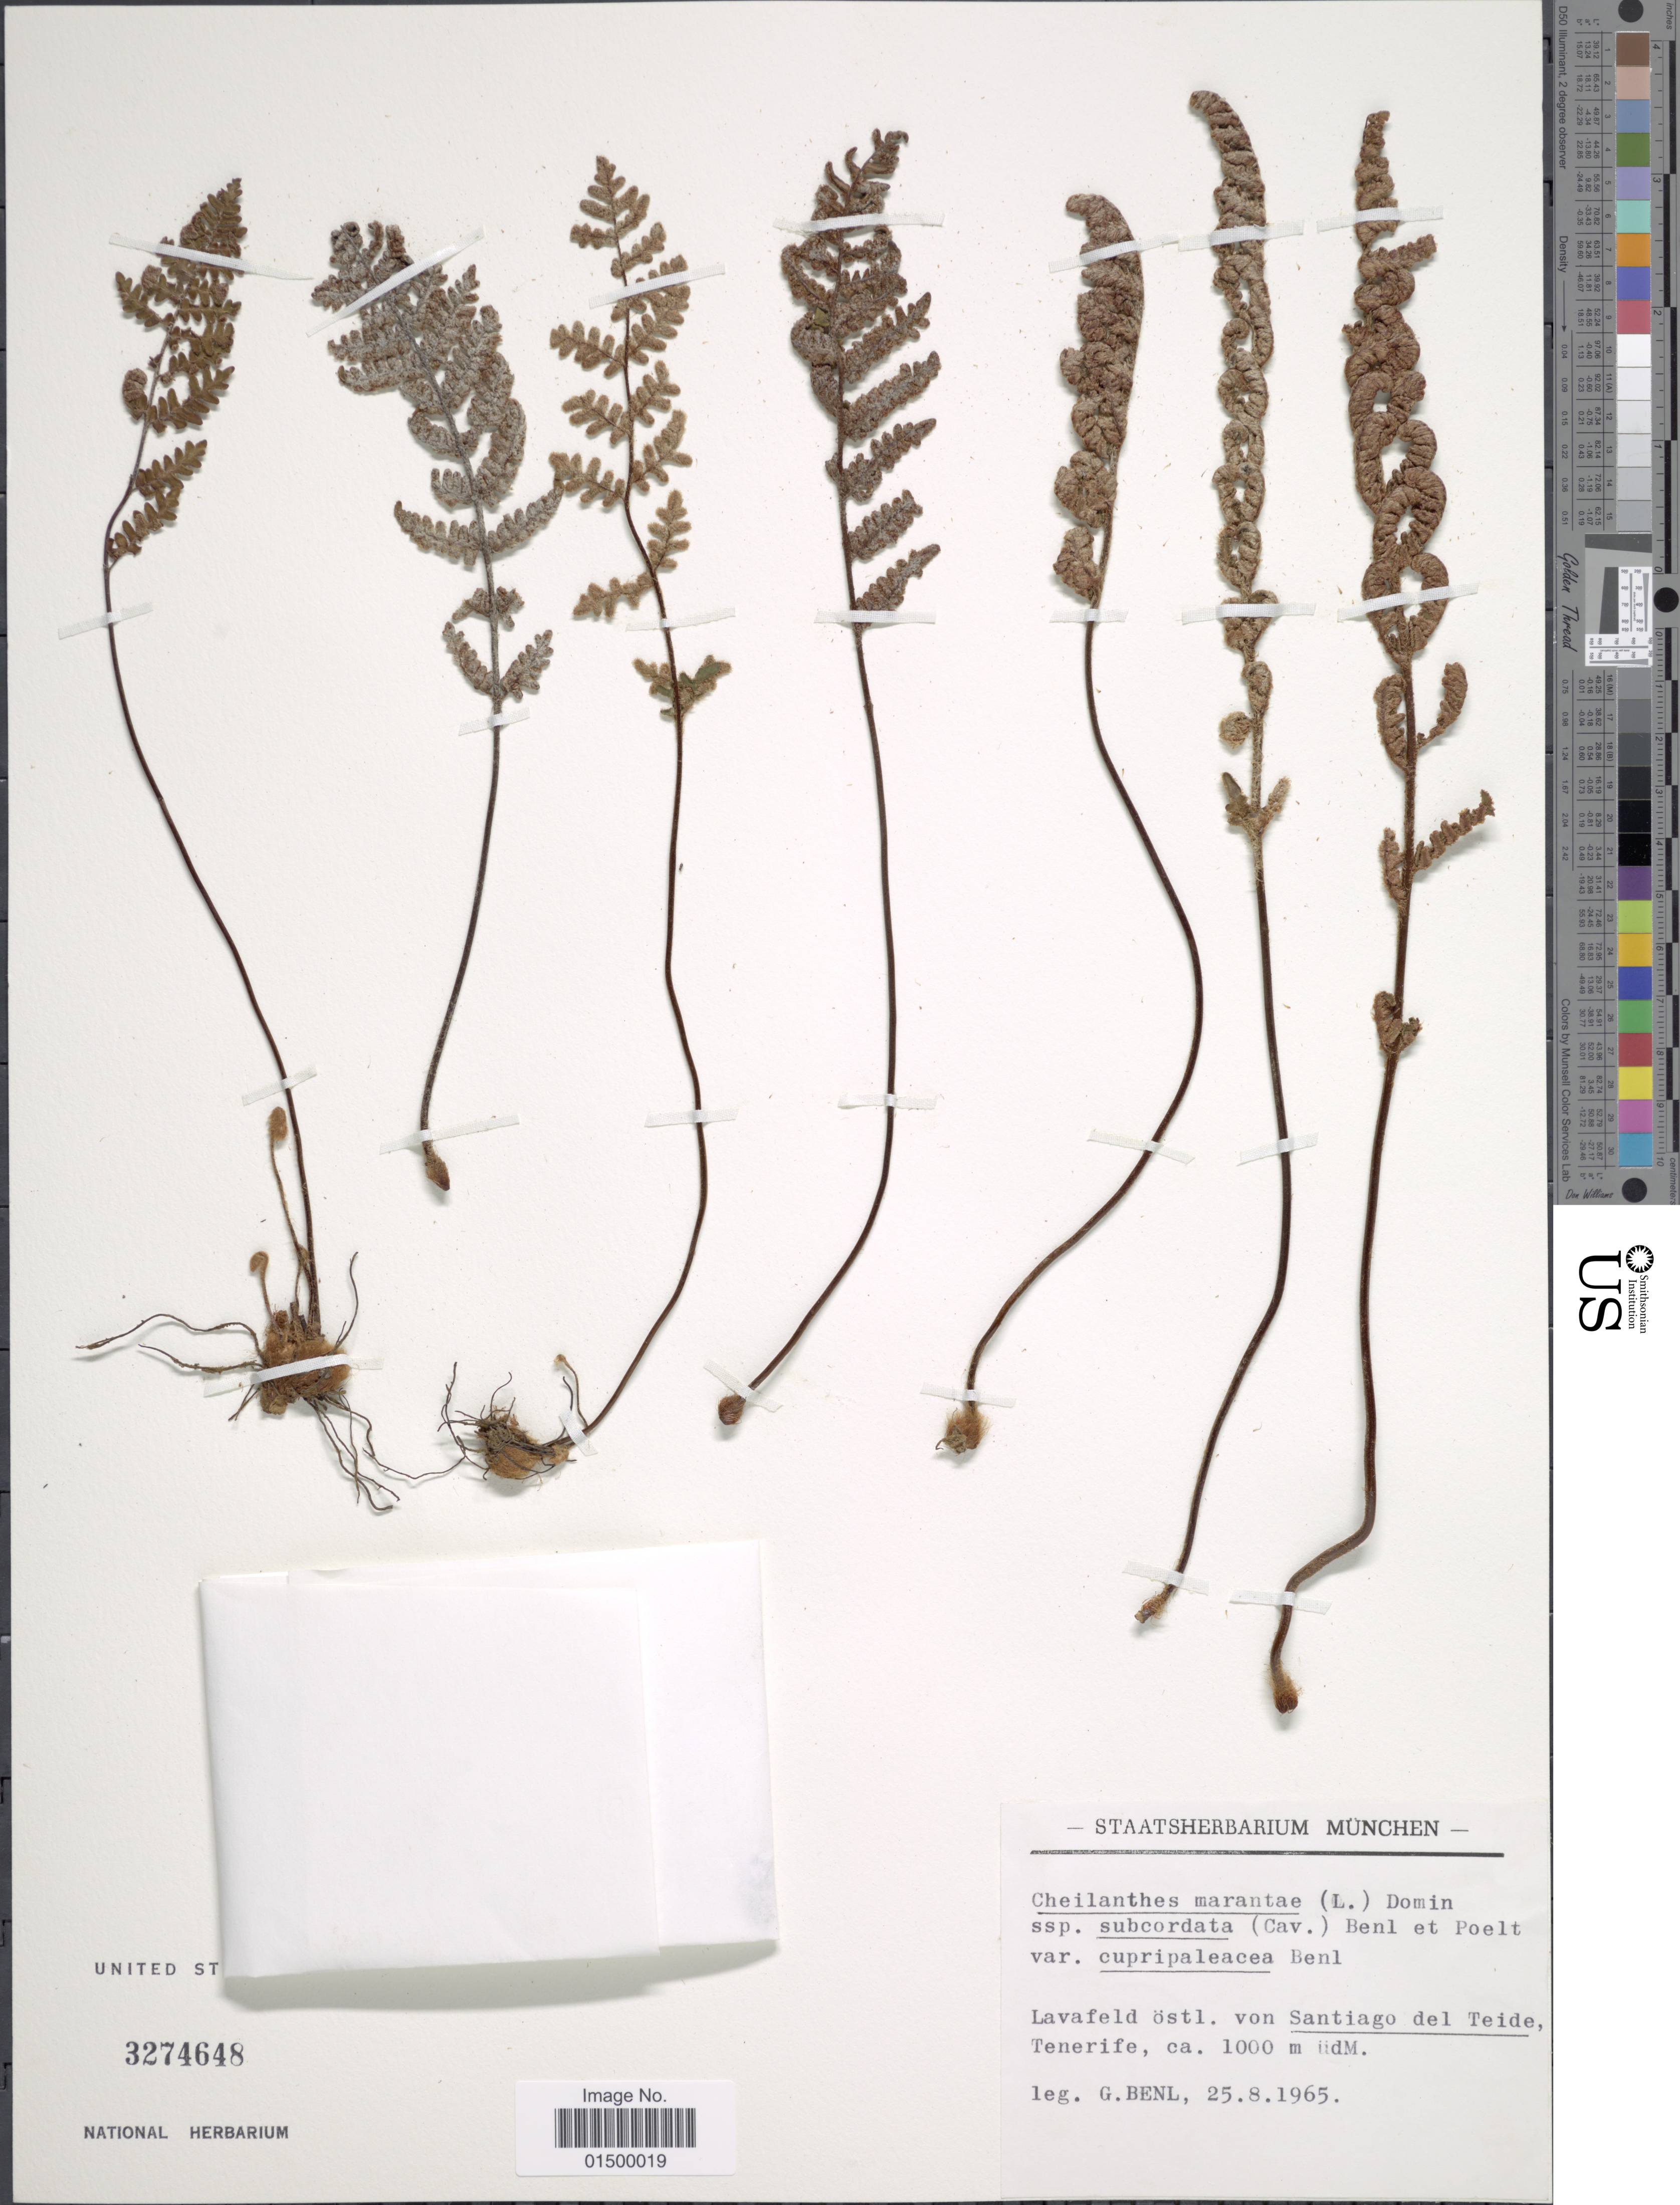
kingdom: Plantae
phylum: Tracheophyta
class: Polypodiopsida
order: Polypodiales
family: Pteridaceae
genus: Cheilanthes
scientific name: Cheilanthes marantae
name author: Domin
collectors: G. Benl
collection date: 1965-08-25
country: Spain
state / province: Canarias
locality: Lavafeld ostl. von Santiago del Teide, Tenerife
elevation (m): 1000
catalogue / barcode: US 3274648